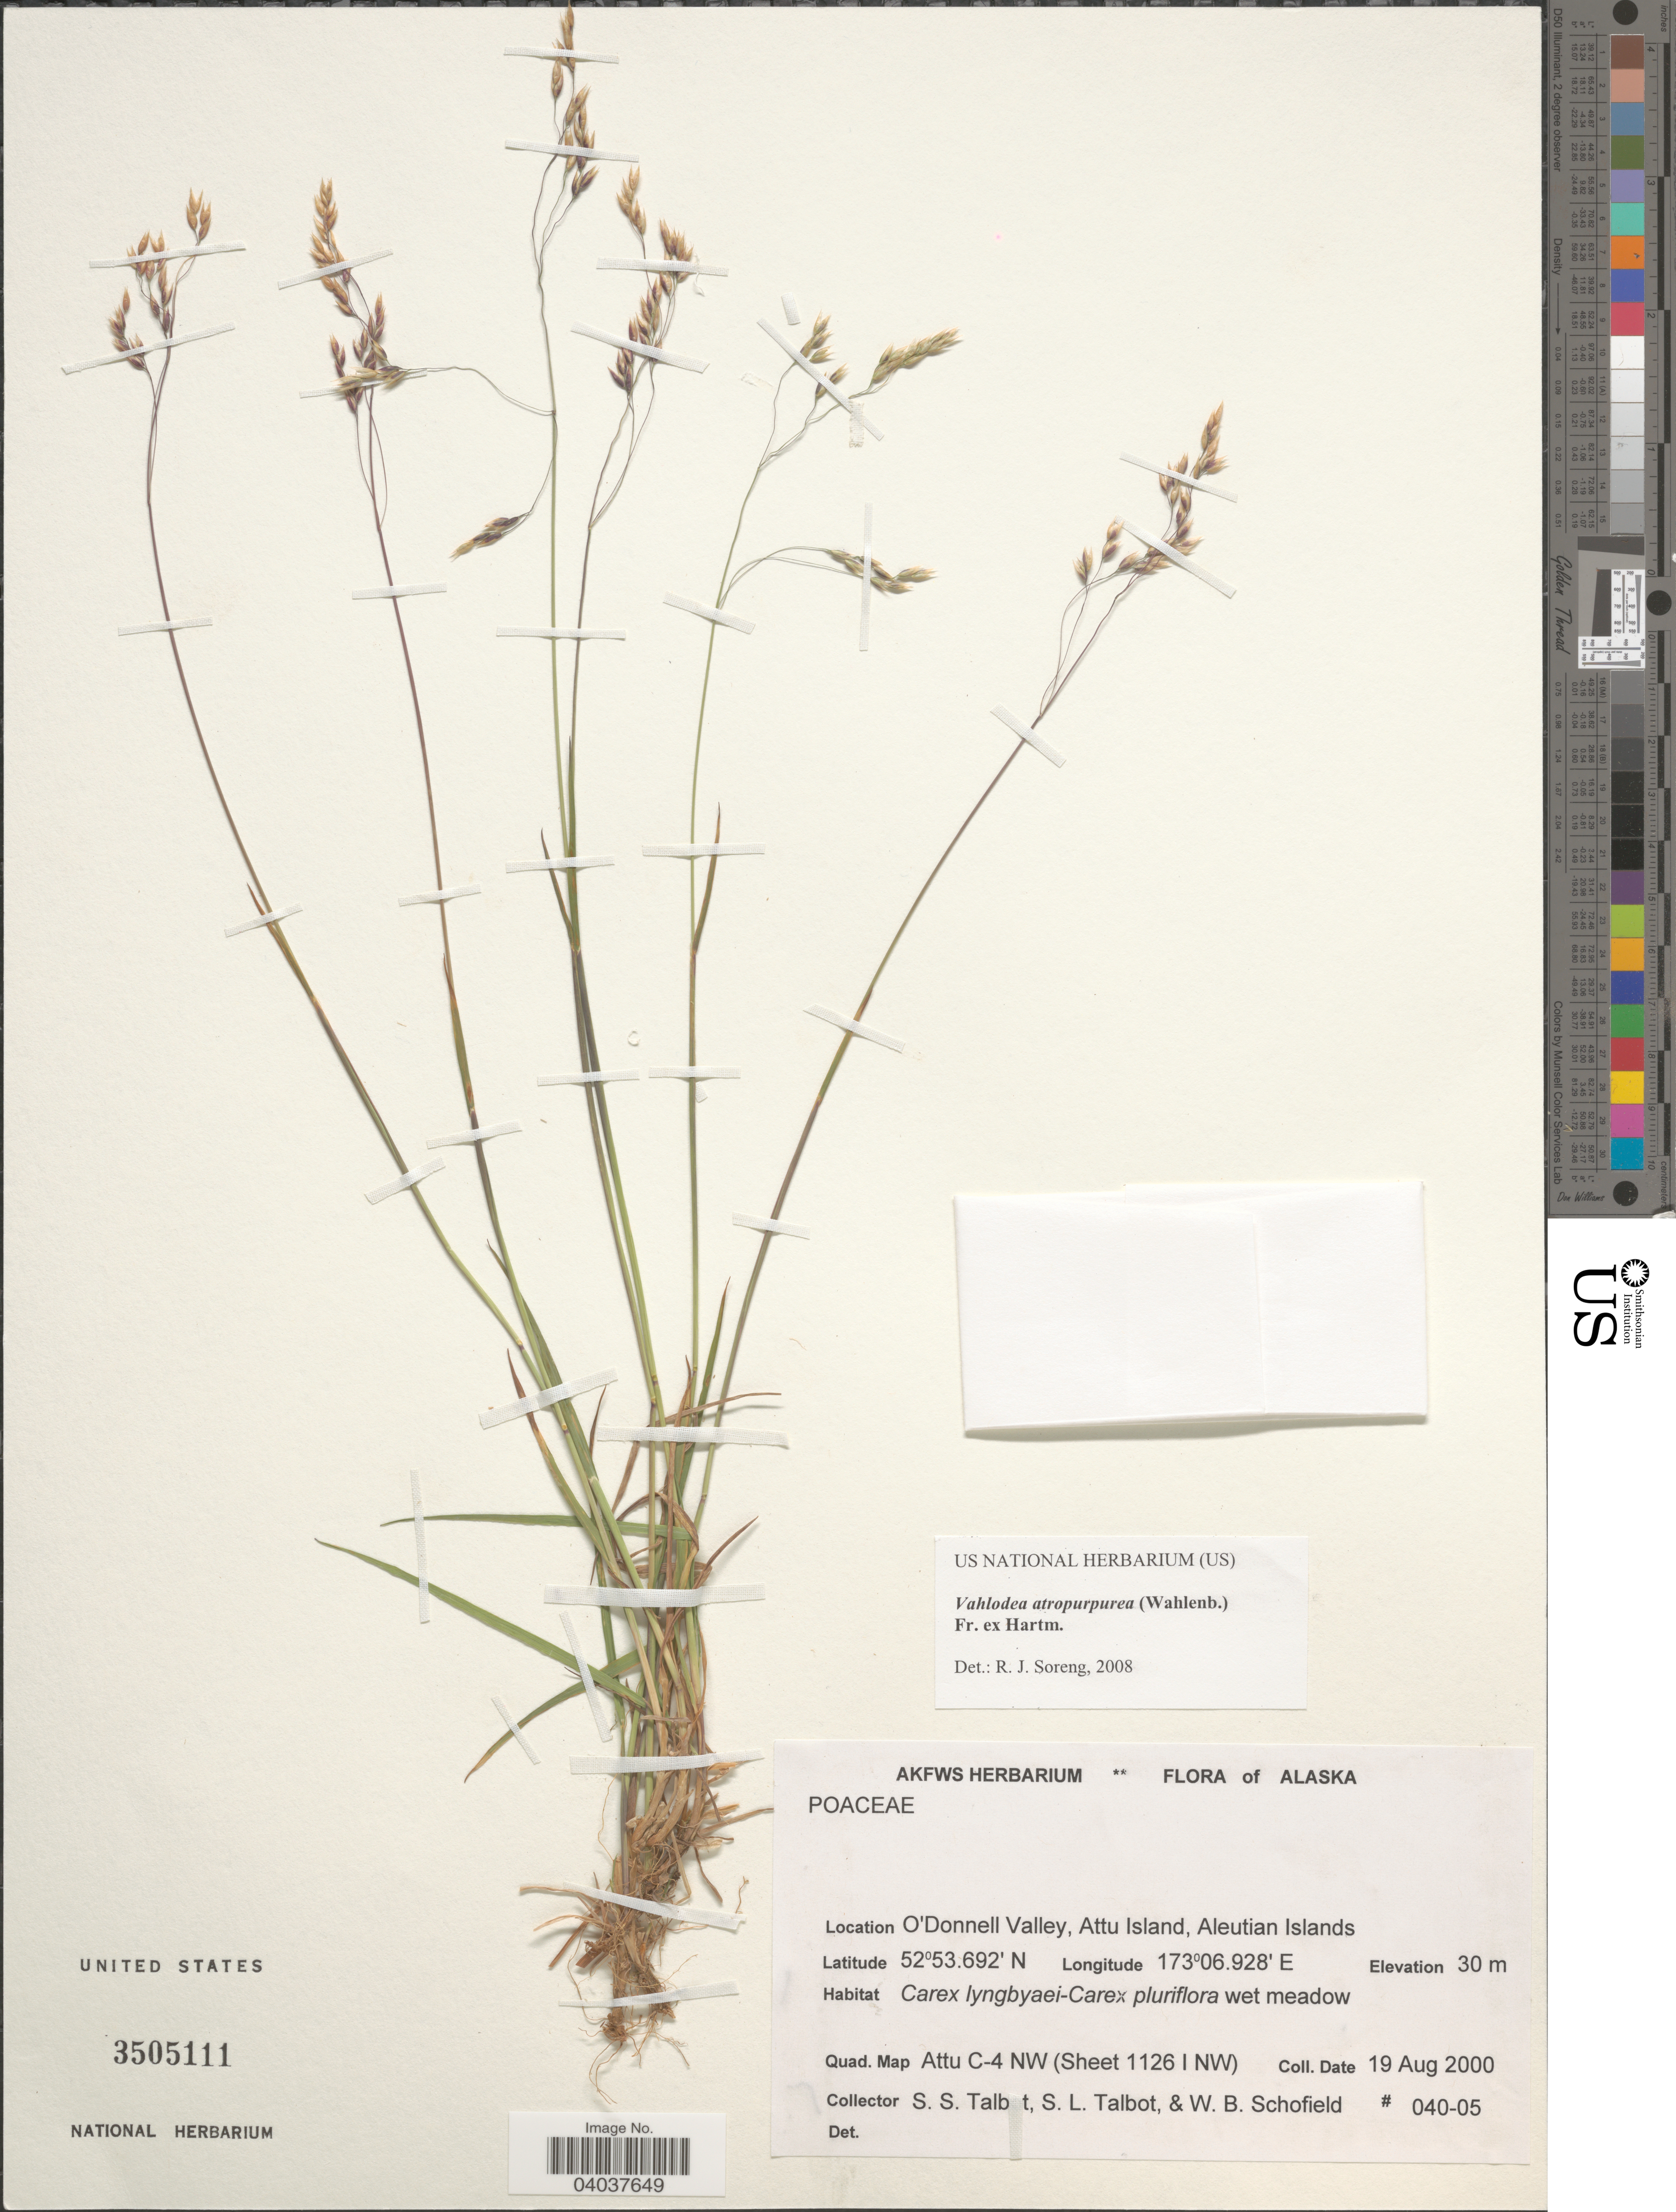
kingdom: Plantae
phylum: Tracheophyta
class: Liliopsida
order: Poales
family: Poaceae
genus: Vahlodea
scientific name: Vahlodea atropurpurea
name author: (Wahlenb.) Fr. ex Hartm.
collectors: S. S. Talbot, S. Talbot & W. Schofield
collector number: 040-05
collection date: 2000-08-19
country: United States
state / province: Alaska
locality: O'Donnell Valley, Attu Island, Aleutian Islands. Quad. Map Attu C-4 NW (Sheet 1126 I NW).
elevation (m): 30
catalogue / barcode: US 3505111